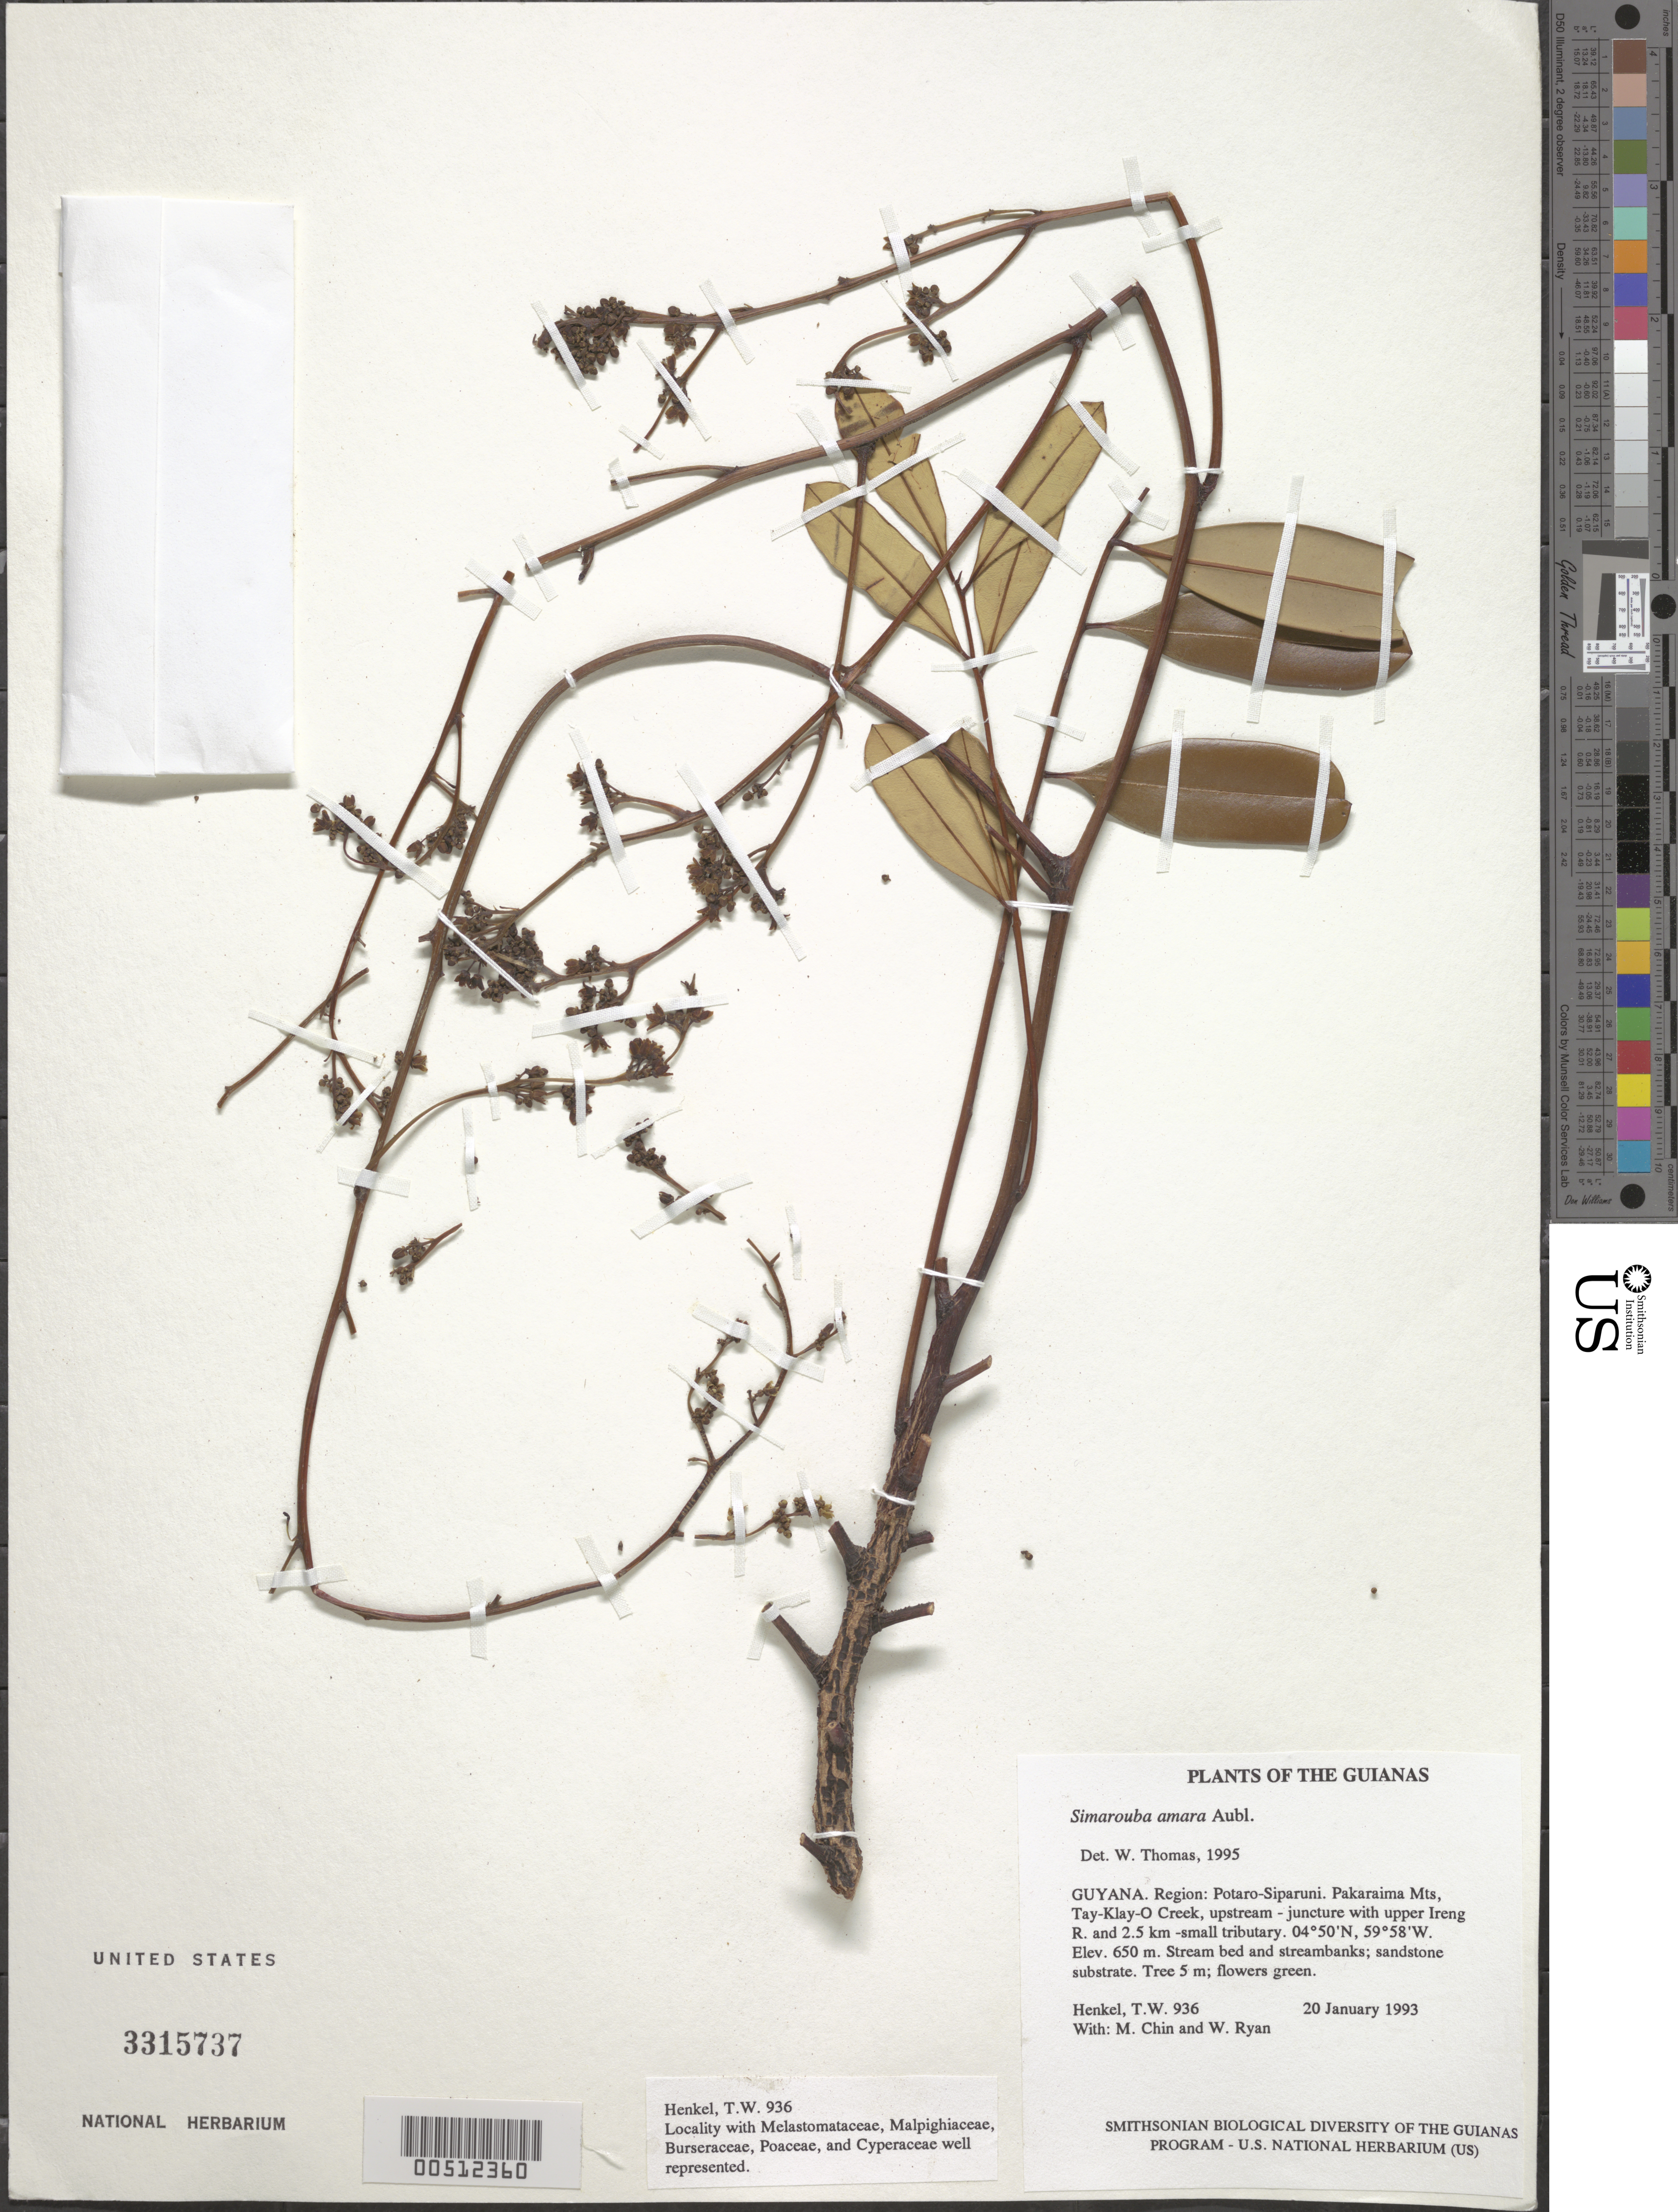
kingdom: Plantae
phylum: Tracheophyta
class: Magnoliopsida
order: Sapindales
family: Simaroubaceae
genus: Simarouba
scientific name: Simarouba amara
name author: Aubl.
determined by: Thomas, W. W., (NY), New York Botanical Garden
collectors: T. Henkel, M. Chin & W. Ryan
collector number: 936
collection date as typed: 20 January 1993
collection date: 1993-01-20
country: Guyana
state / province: Potaro-Siparuni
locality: Pakaraima Mts, Tay-Klay-O Creek, upstream - juncture with upper Ireng R. and 2.5 km -small tributary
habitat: Stream bed and streambanks; sandstone substrate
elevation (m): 650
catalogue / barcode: US 3315737